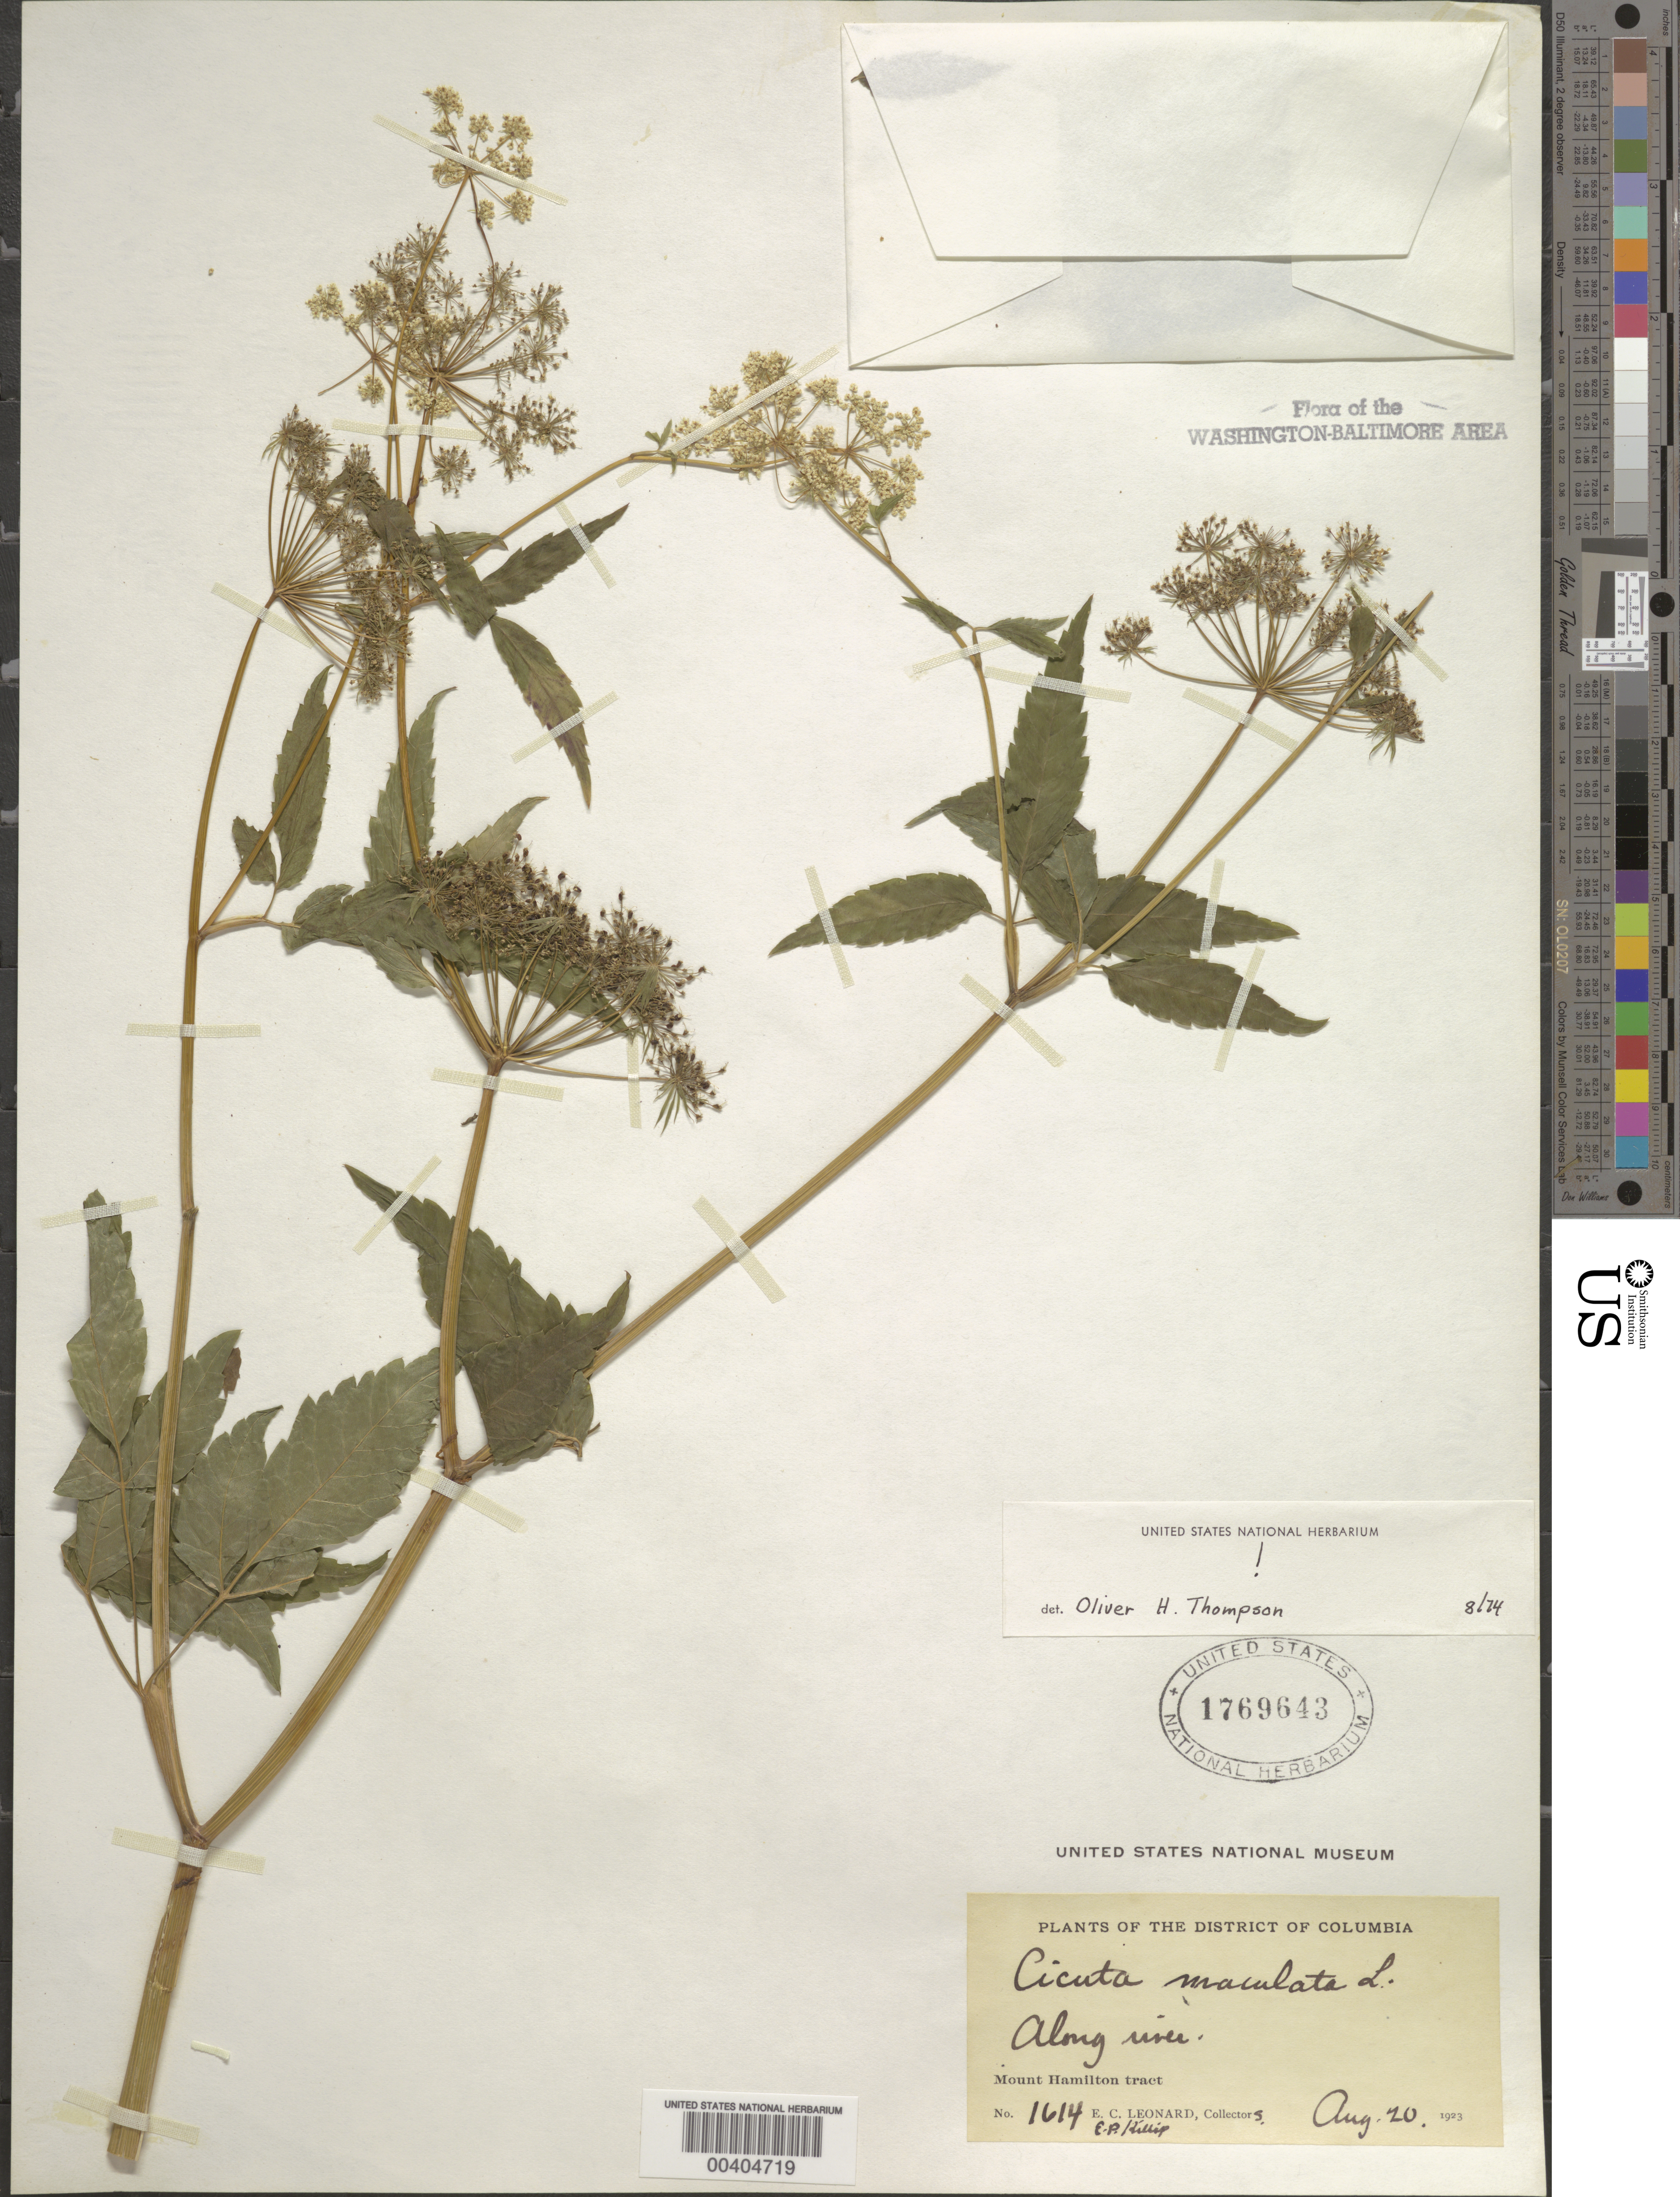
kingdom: Plantae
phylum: Tracheophyta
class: Magnoliopsida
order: Apiales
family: Apiaceae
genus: Cicuta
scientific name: Cicuta maculata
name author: L.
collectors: E. C. Leonard & E. P. Killip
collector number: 1614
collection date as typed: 20 Aug 1923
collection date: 1923-08-20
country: United States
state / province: District of Columbia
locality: Mount Hamilton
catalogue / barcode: US 1769643